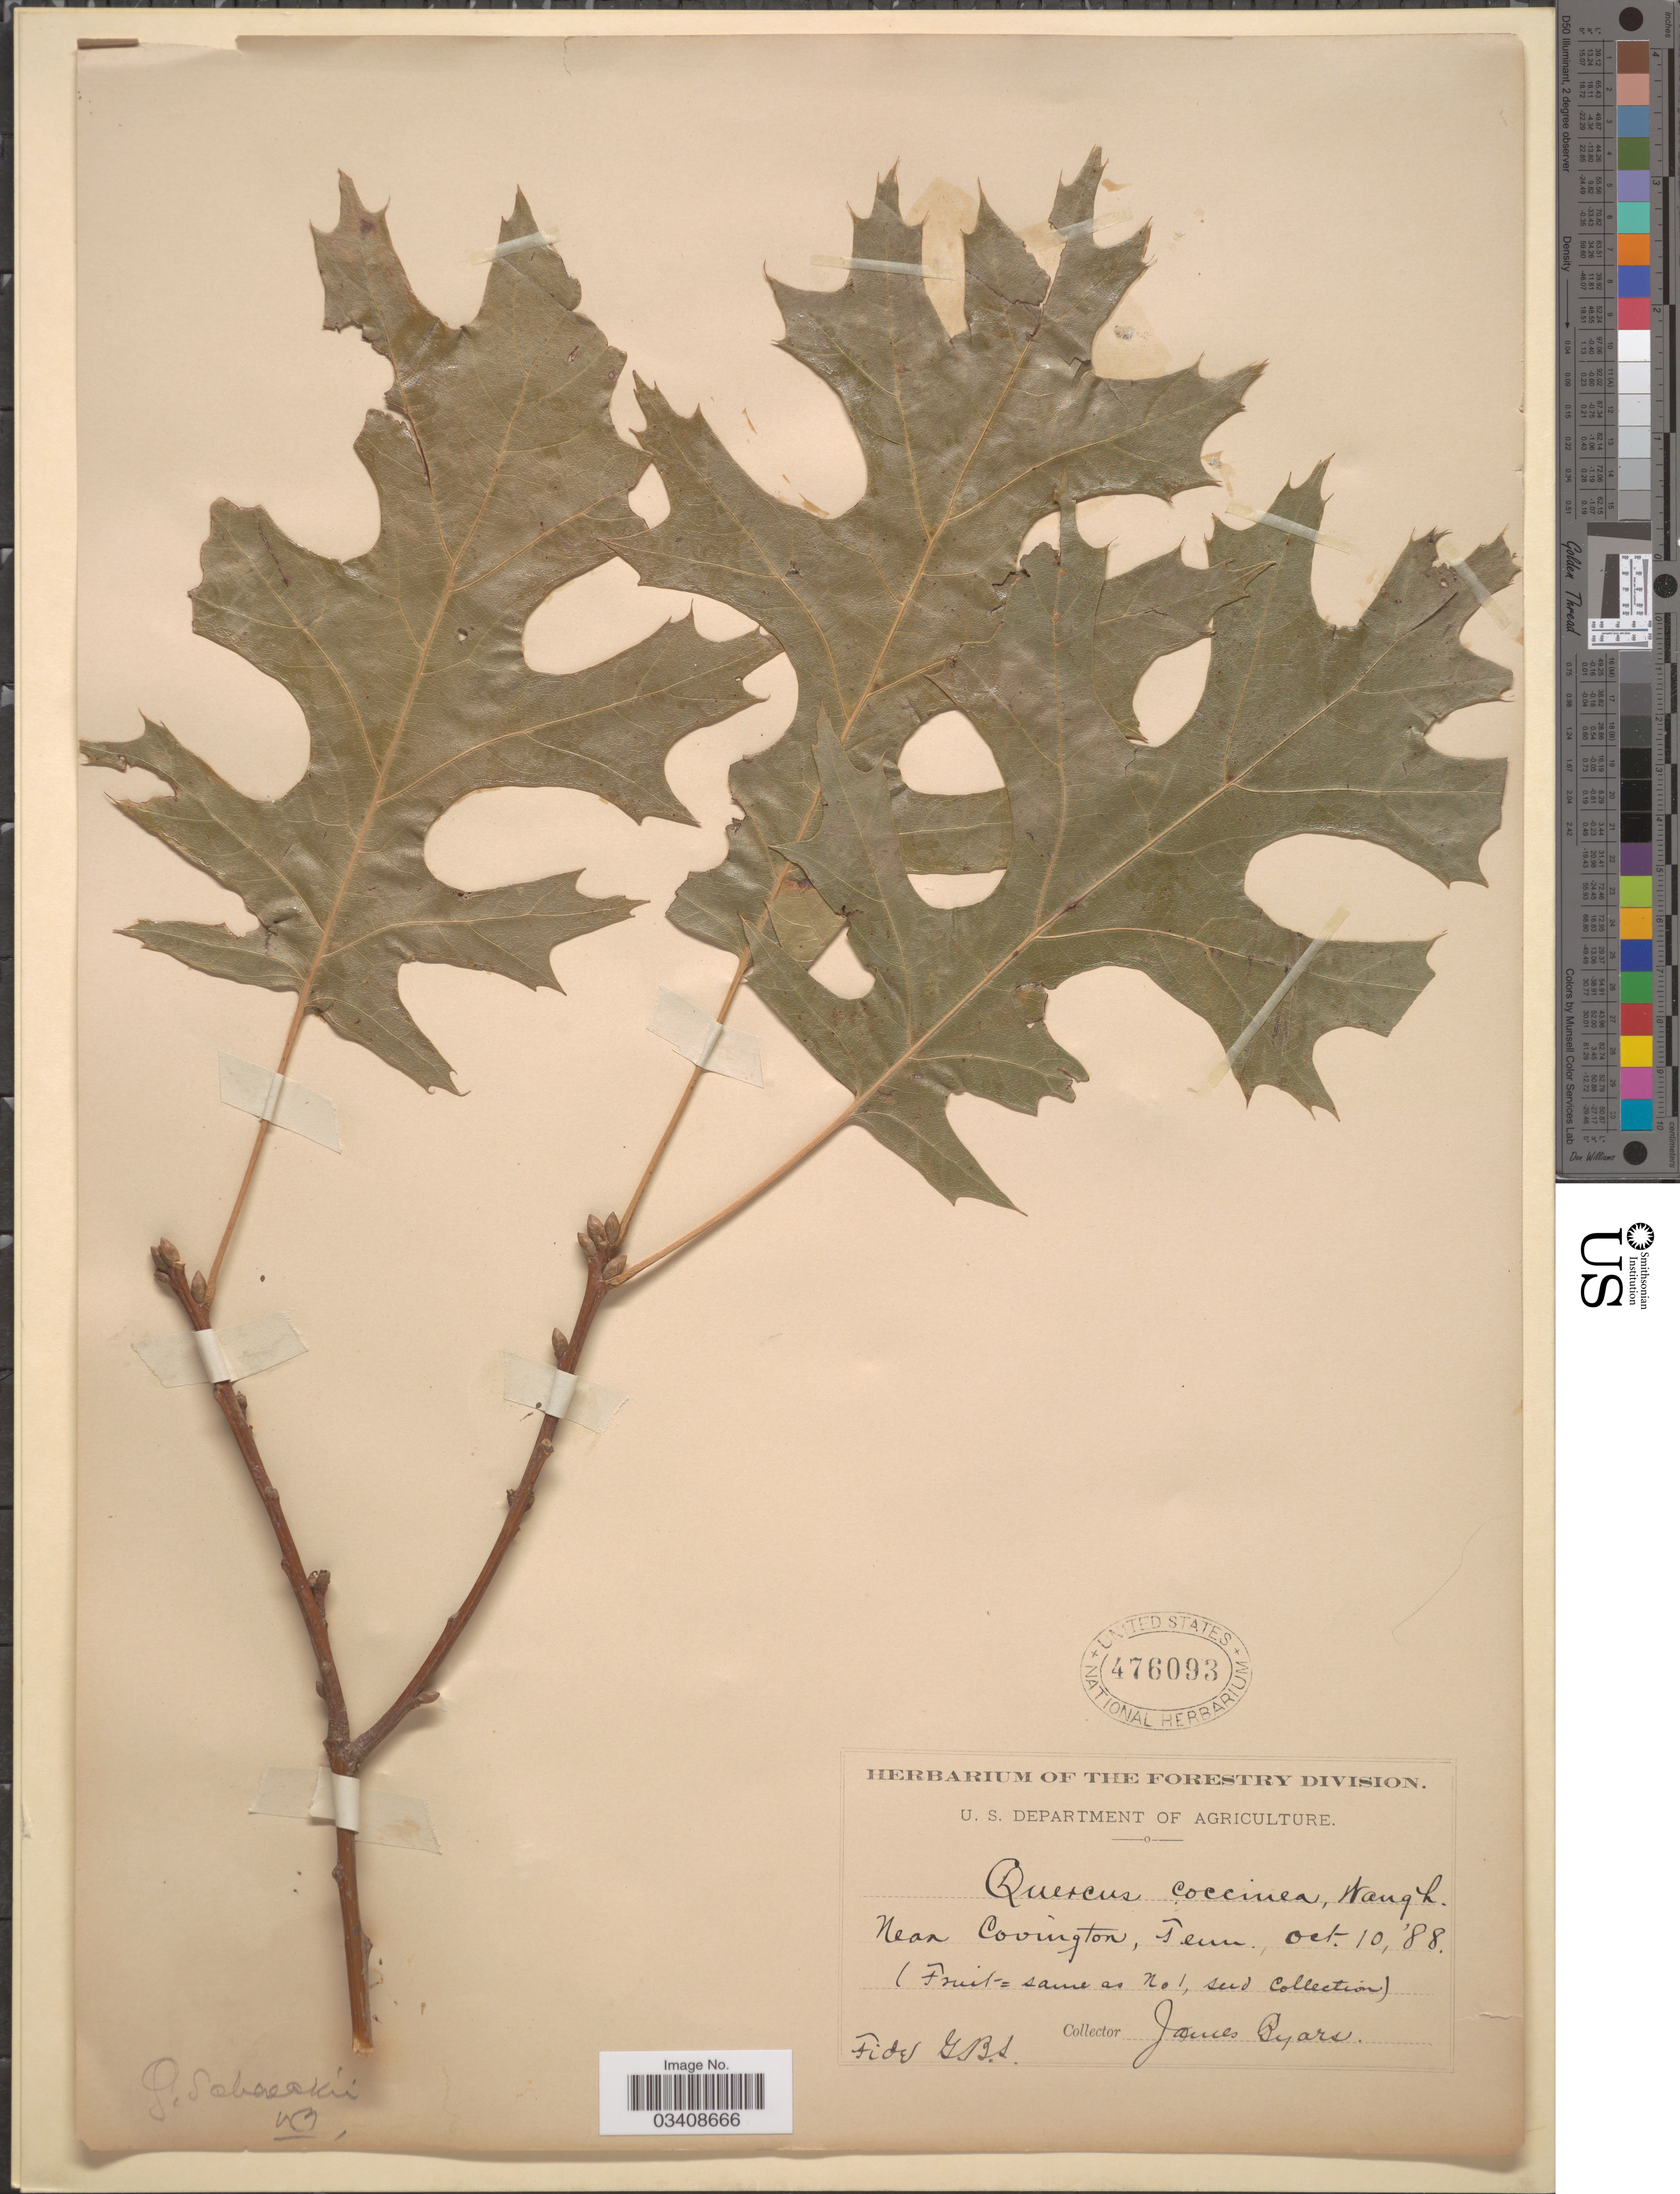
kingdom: Plantae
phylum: Tracheophyta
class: Magnoliopsida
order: Fagales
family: Fagaceae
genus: Quercus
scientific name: Quercus shumardii var. schneckii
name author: (Britton) Sarg.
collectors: J. Byars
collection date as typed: Transcribed d/m/y: 10/10/88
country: United States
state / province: Tennessee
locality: Near Covington.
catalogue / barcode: US 476093